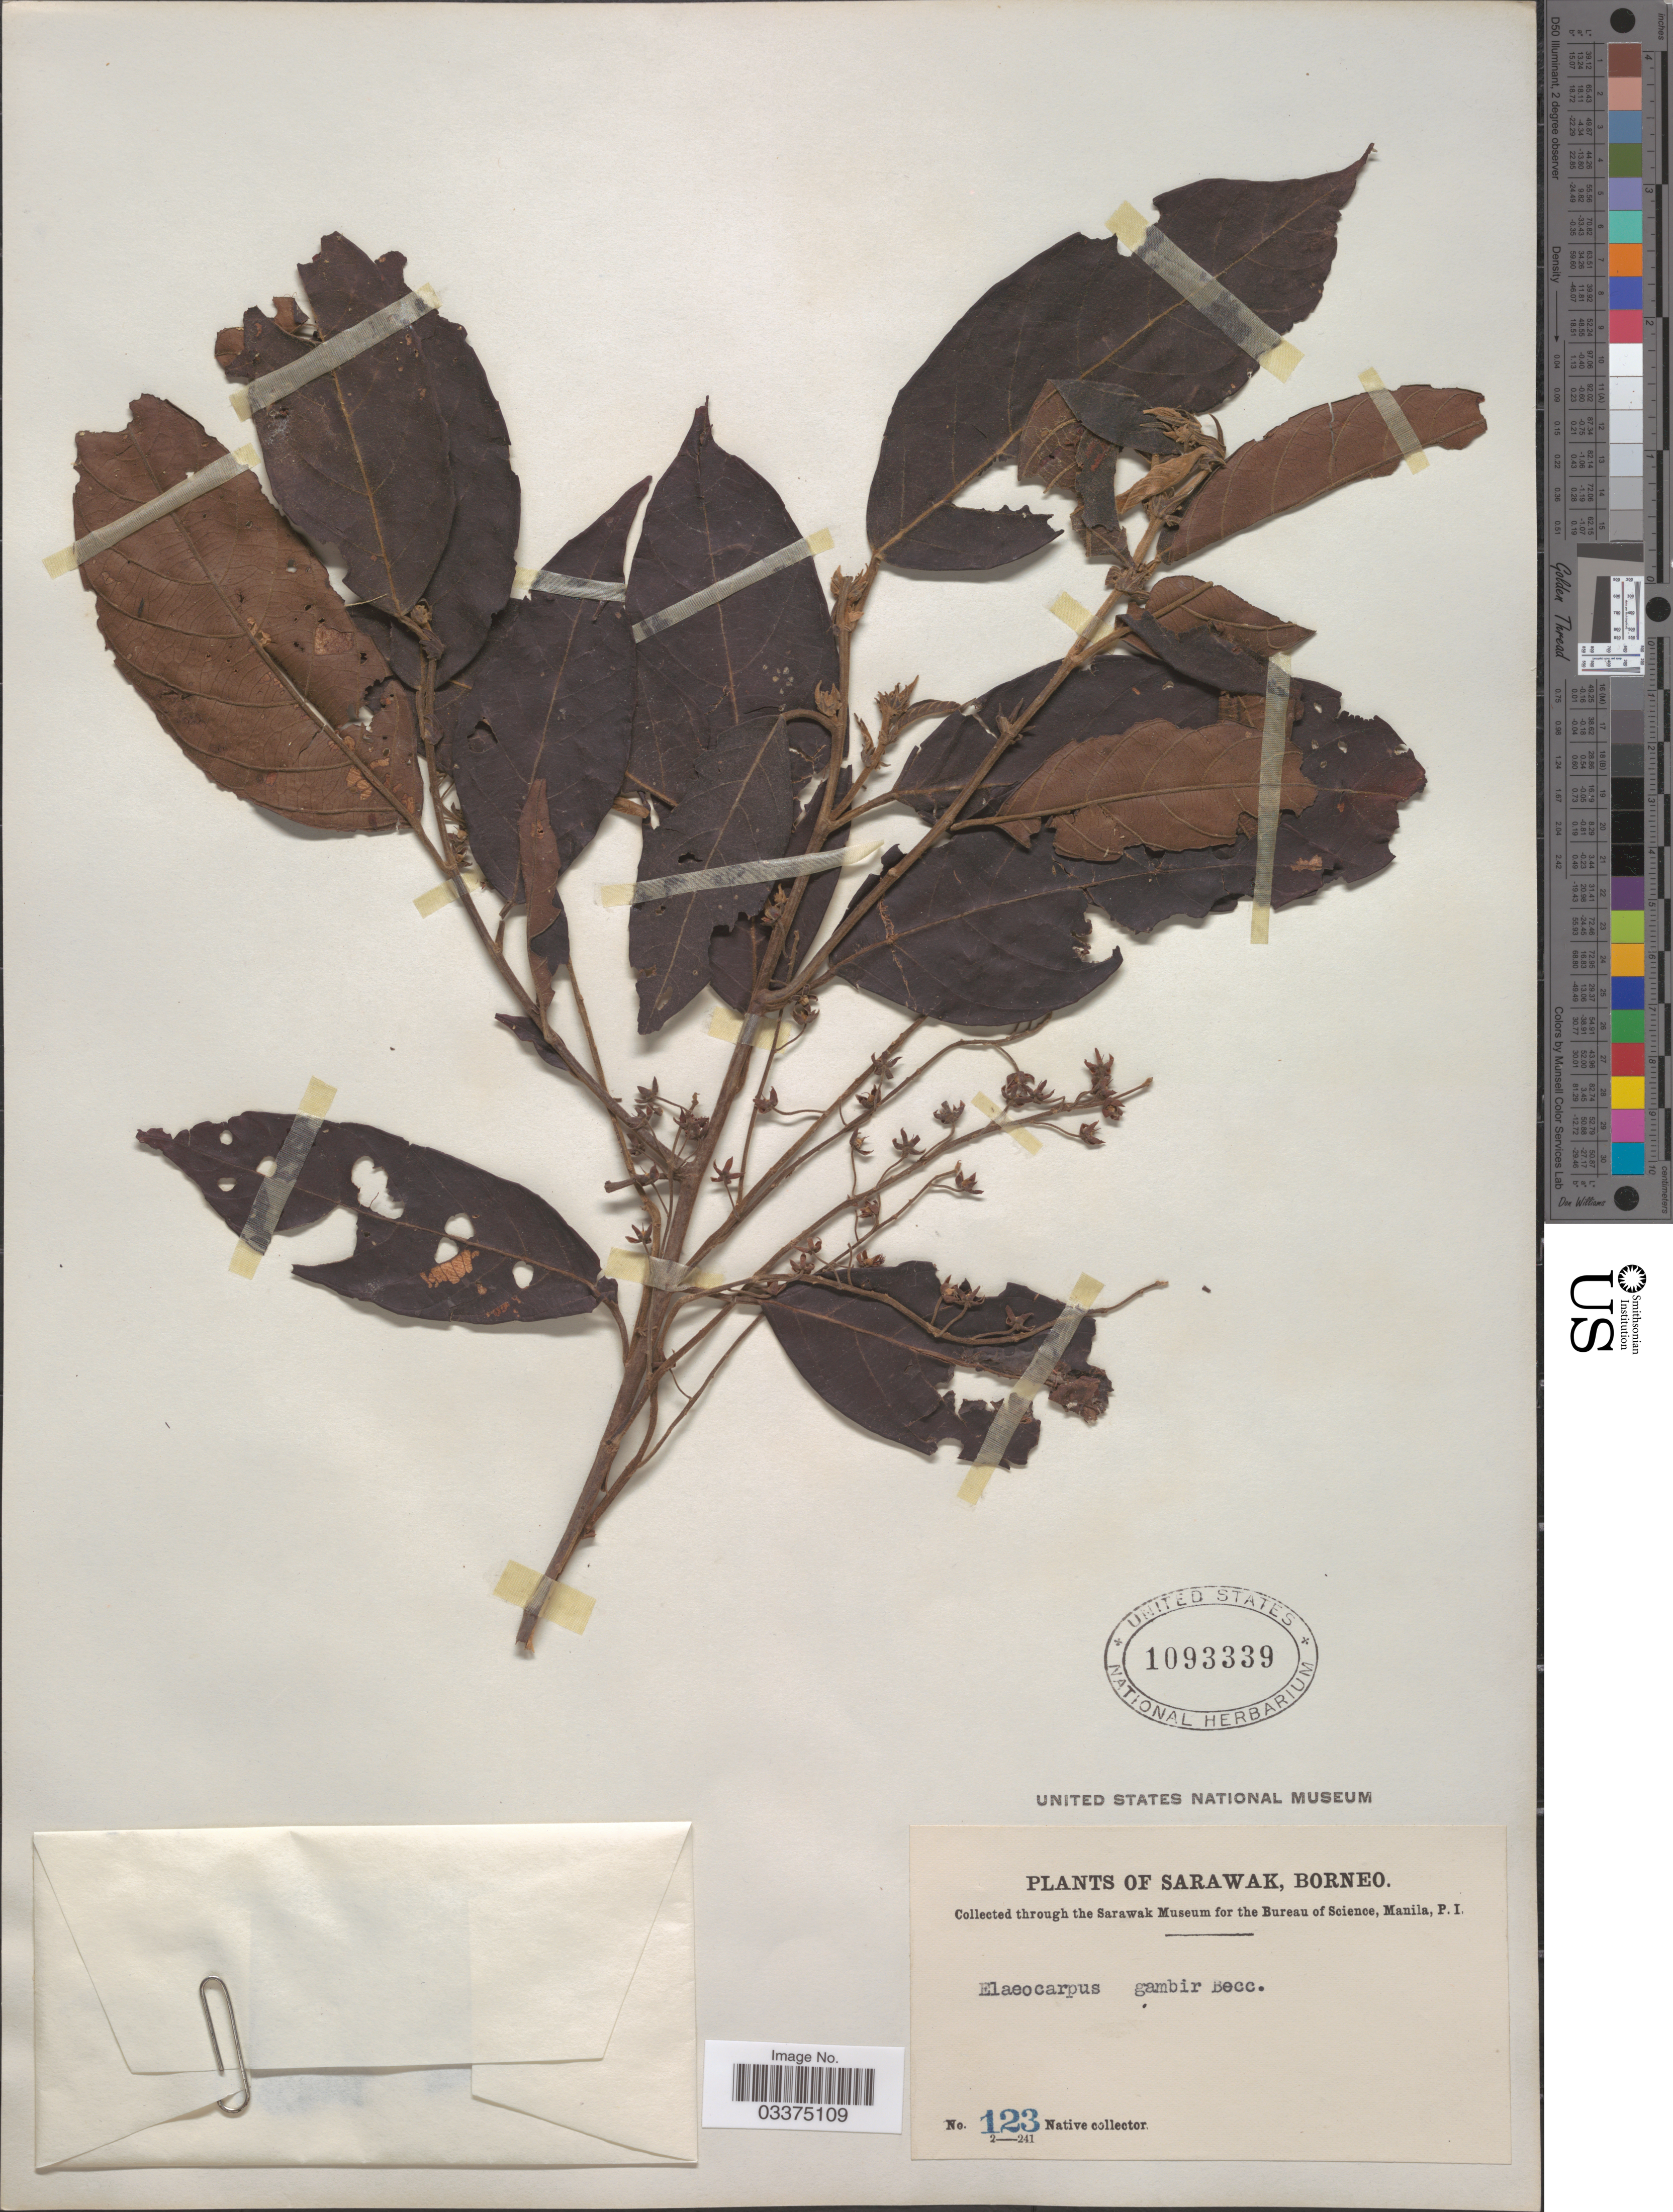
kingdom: Plantae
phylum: Tracheophyta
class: Magnoliopsida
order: Oxalidales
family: Elaeocarpaceae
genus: Elaeocarpus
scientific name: Elaeocarpus stipularis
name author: Blume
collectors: Native collector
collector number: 123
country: Malaysia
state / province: Sarawak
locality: Borneo.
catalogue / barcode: US 1093339